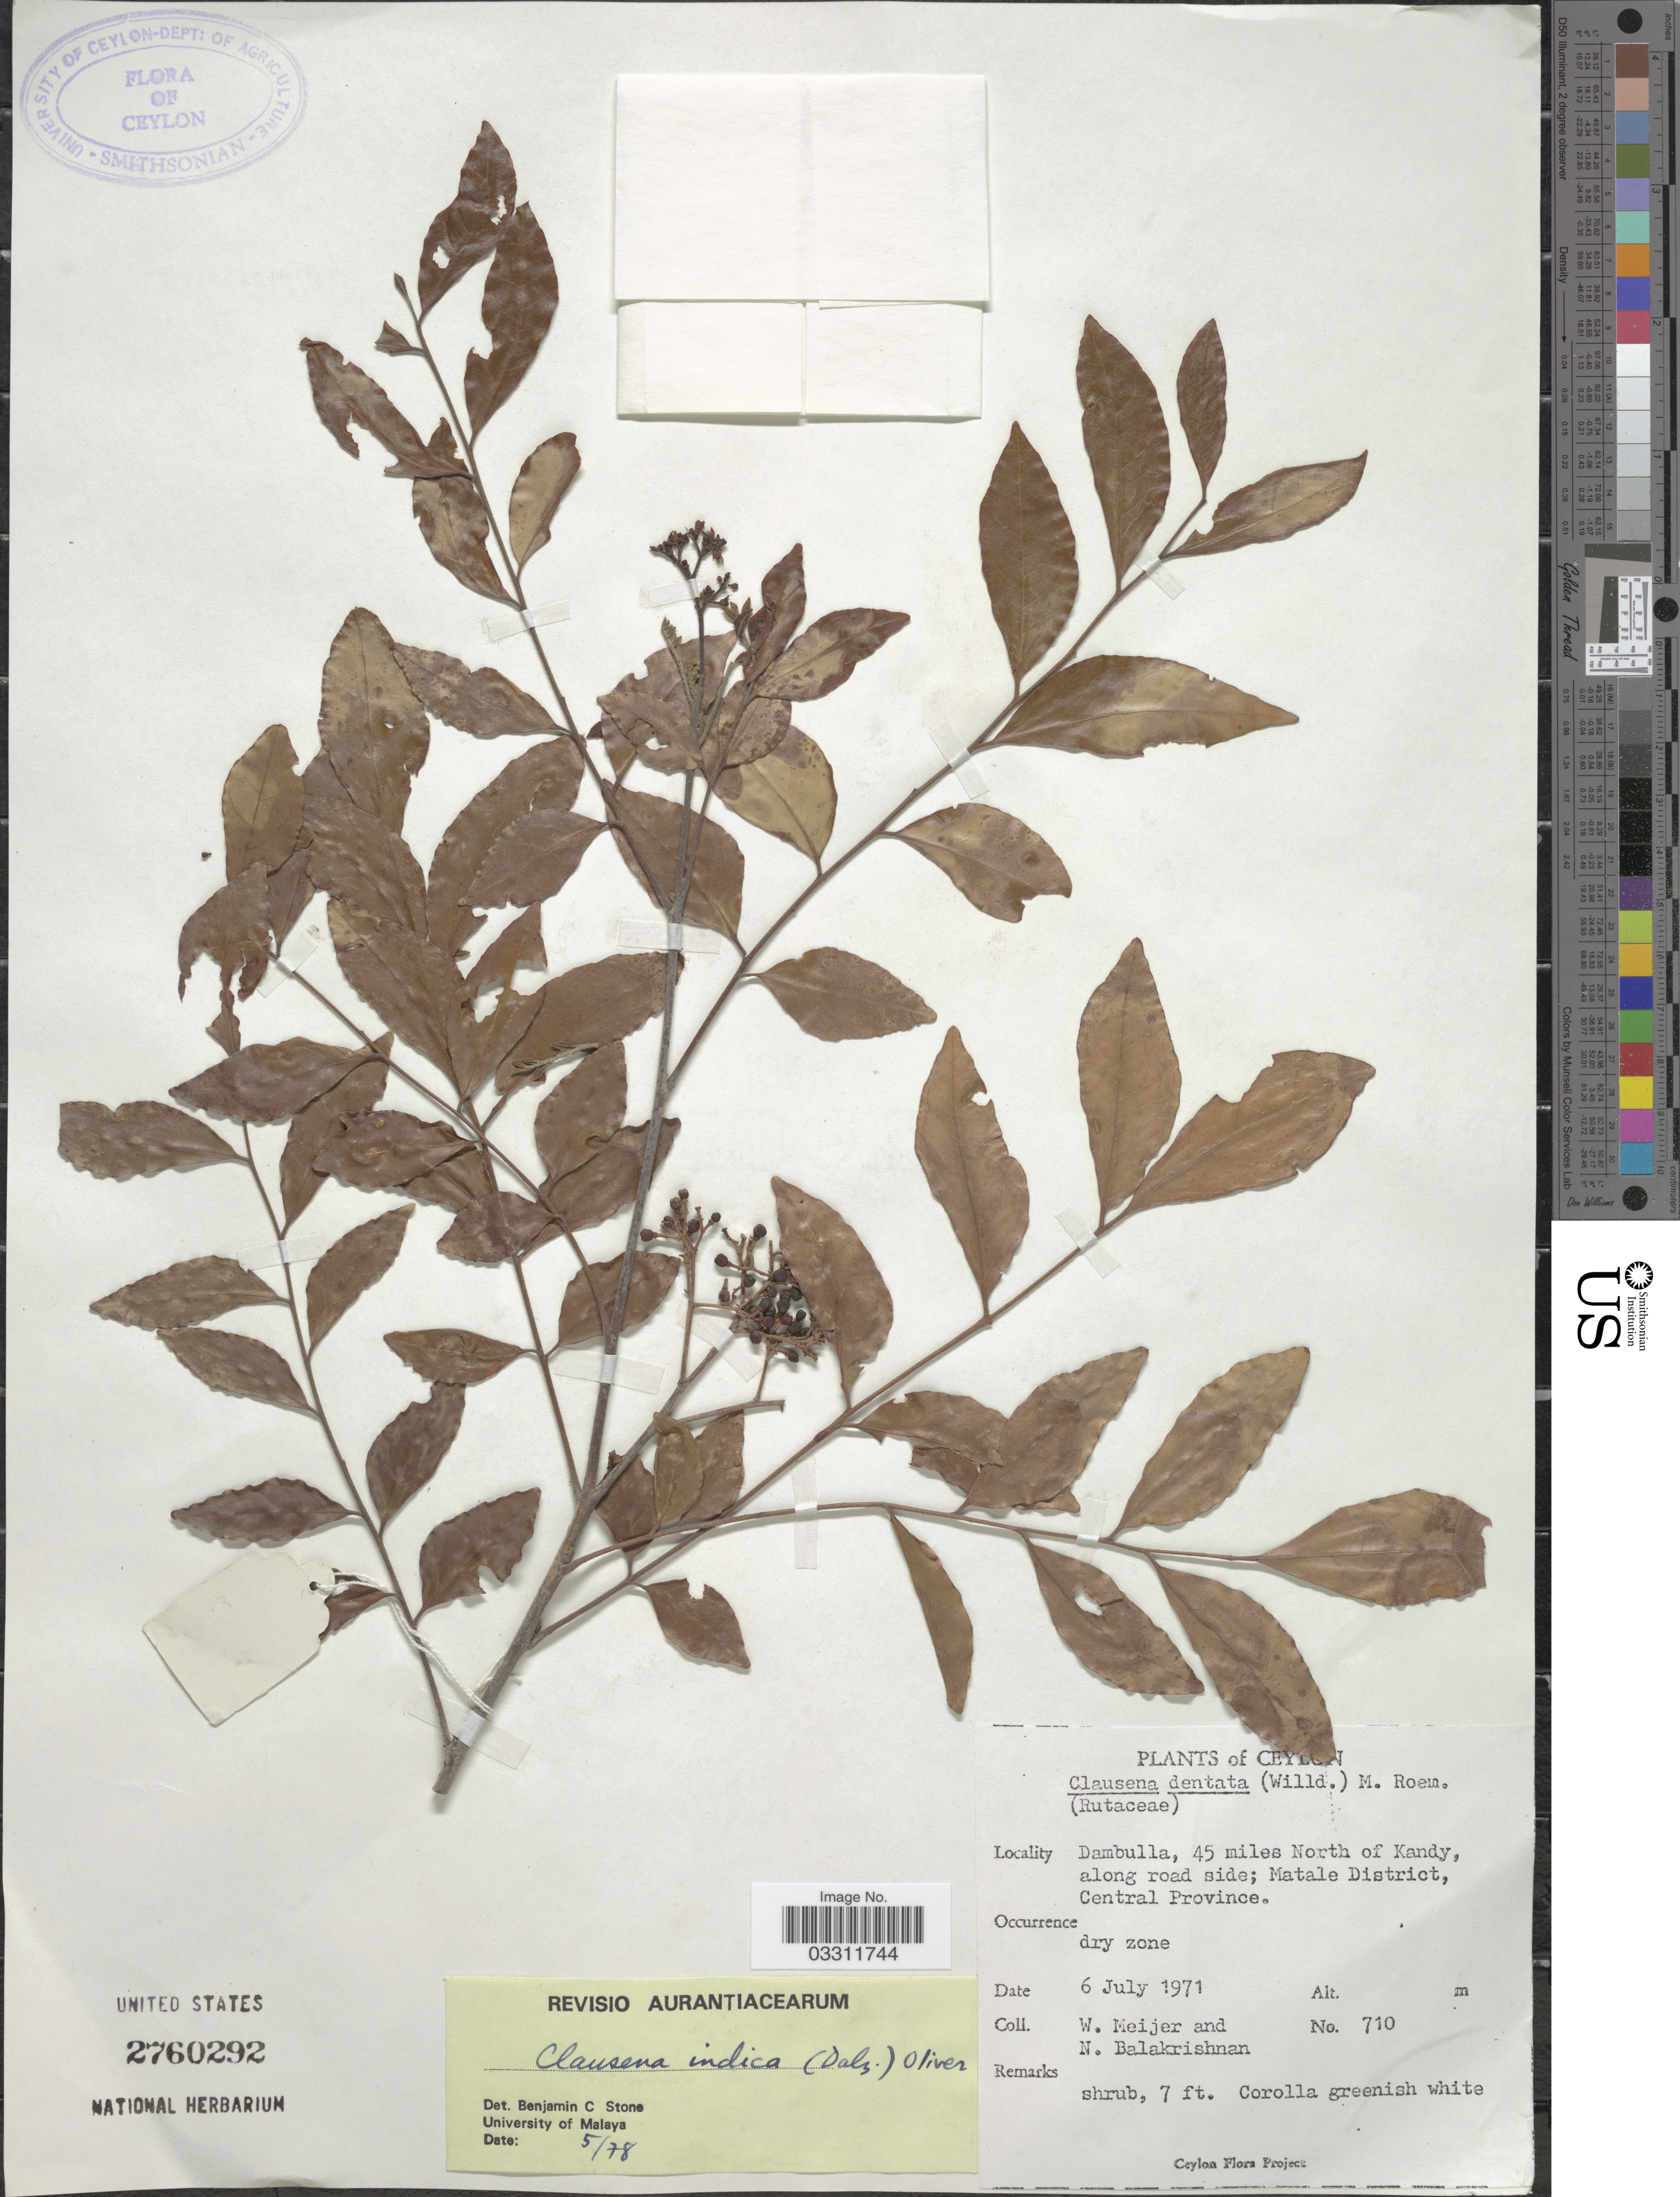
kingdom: Plantae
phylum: Tracheophyta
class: Magnoliopsida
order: Sapindales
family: Rutaceae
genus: Clausena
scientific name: Clausena indica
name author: (Dalzell) Oliv.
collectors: W. Meijer & N. Balakrishnan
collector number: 710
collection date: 1971-07-06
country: Sri Lanka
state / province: Central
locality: Ceylon. Dambulla, 45 miles North of Kandy, along road side; Matale District.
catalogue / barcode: US 2760292